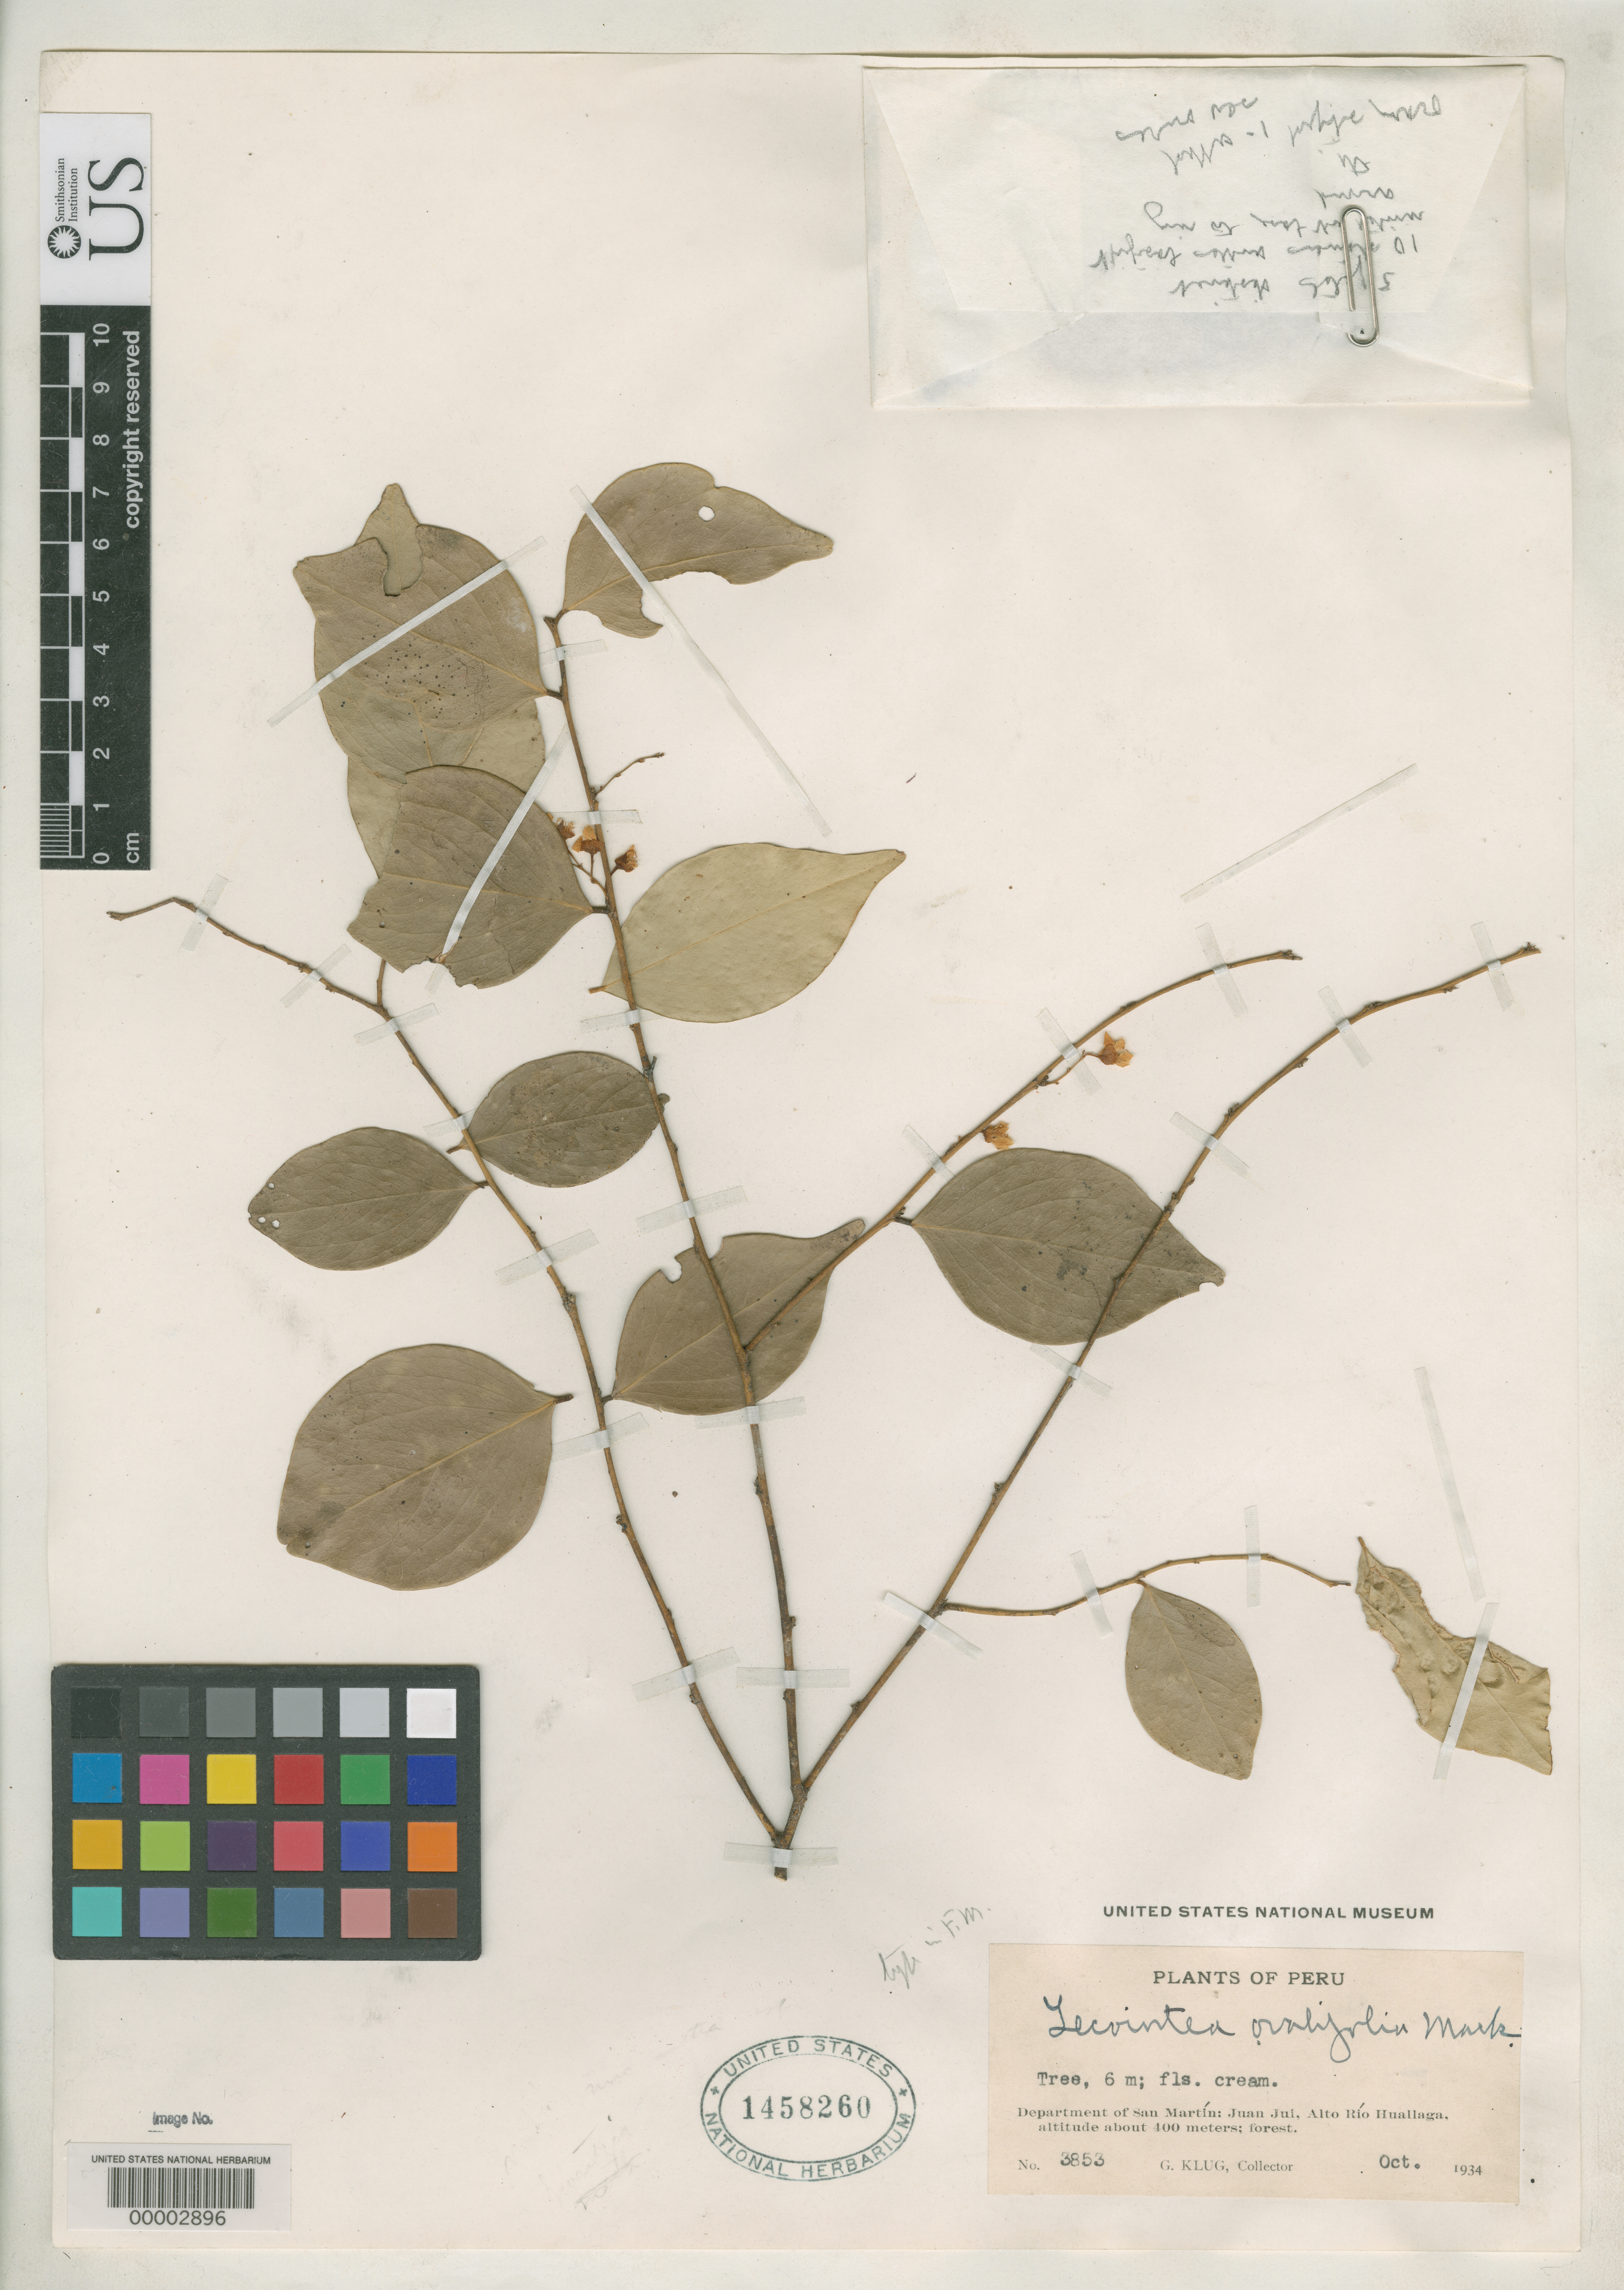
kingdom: Plantae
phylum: Tracheophyta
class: Magnoliopsida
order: Fabales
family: Fabaceae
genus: Lecointea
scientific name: Lecointea ovalifolia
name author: J.F. Macbr.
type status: Isotype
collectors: G. Klug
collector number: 3853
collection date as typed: Aug 1934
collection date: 1934-08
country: Peru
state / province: San Martín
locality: Alto Rio Huallaga.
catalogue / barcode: US 1458260